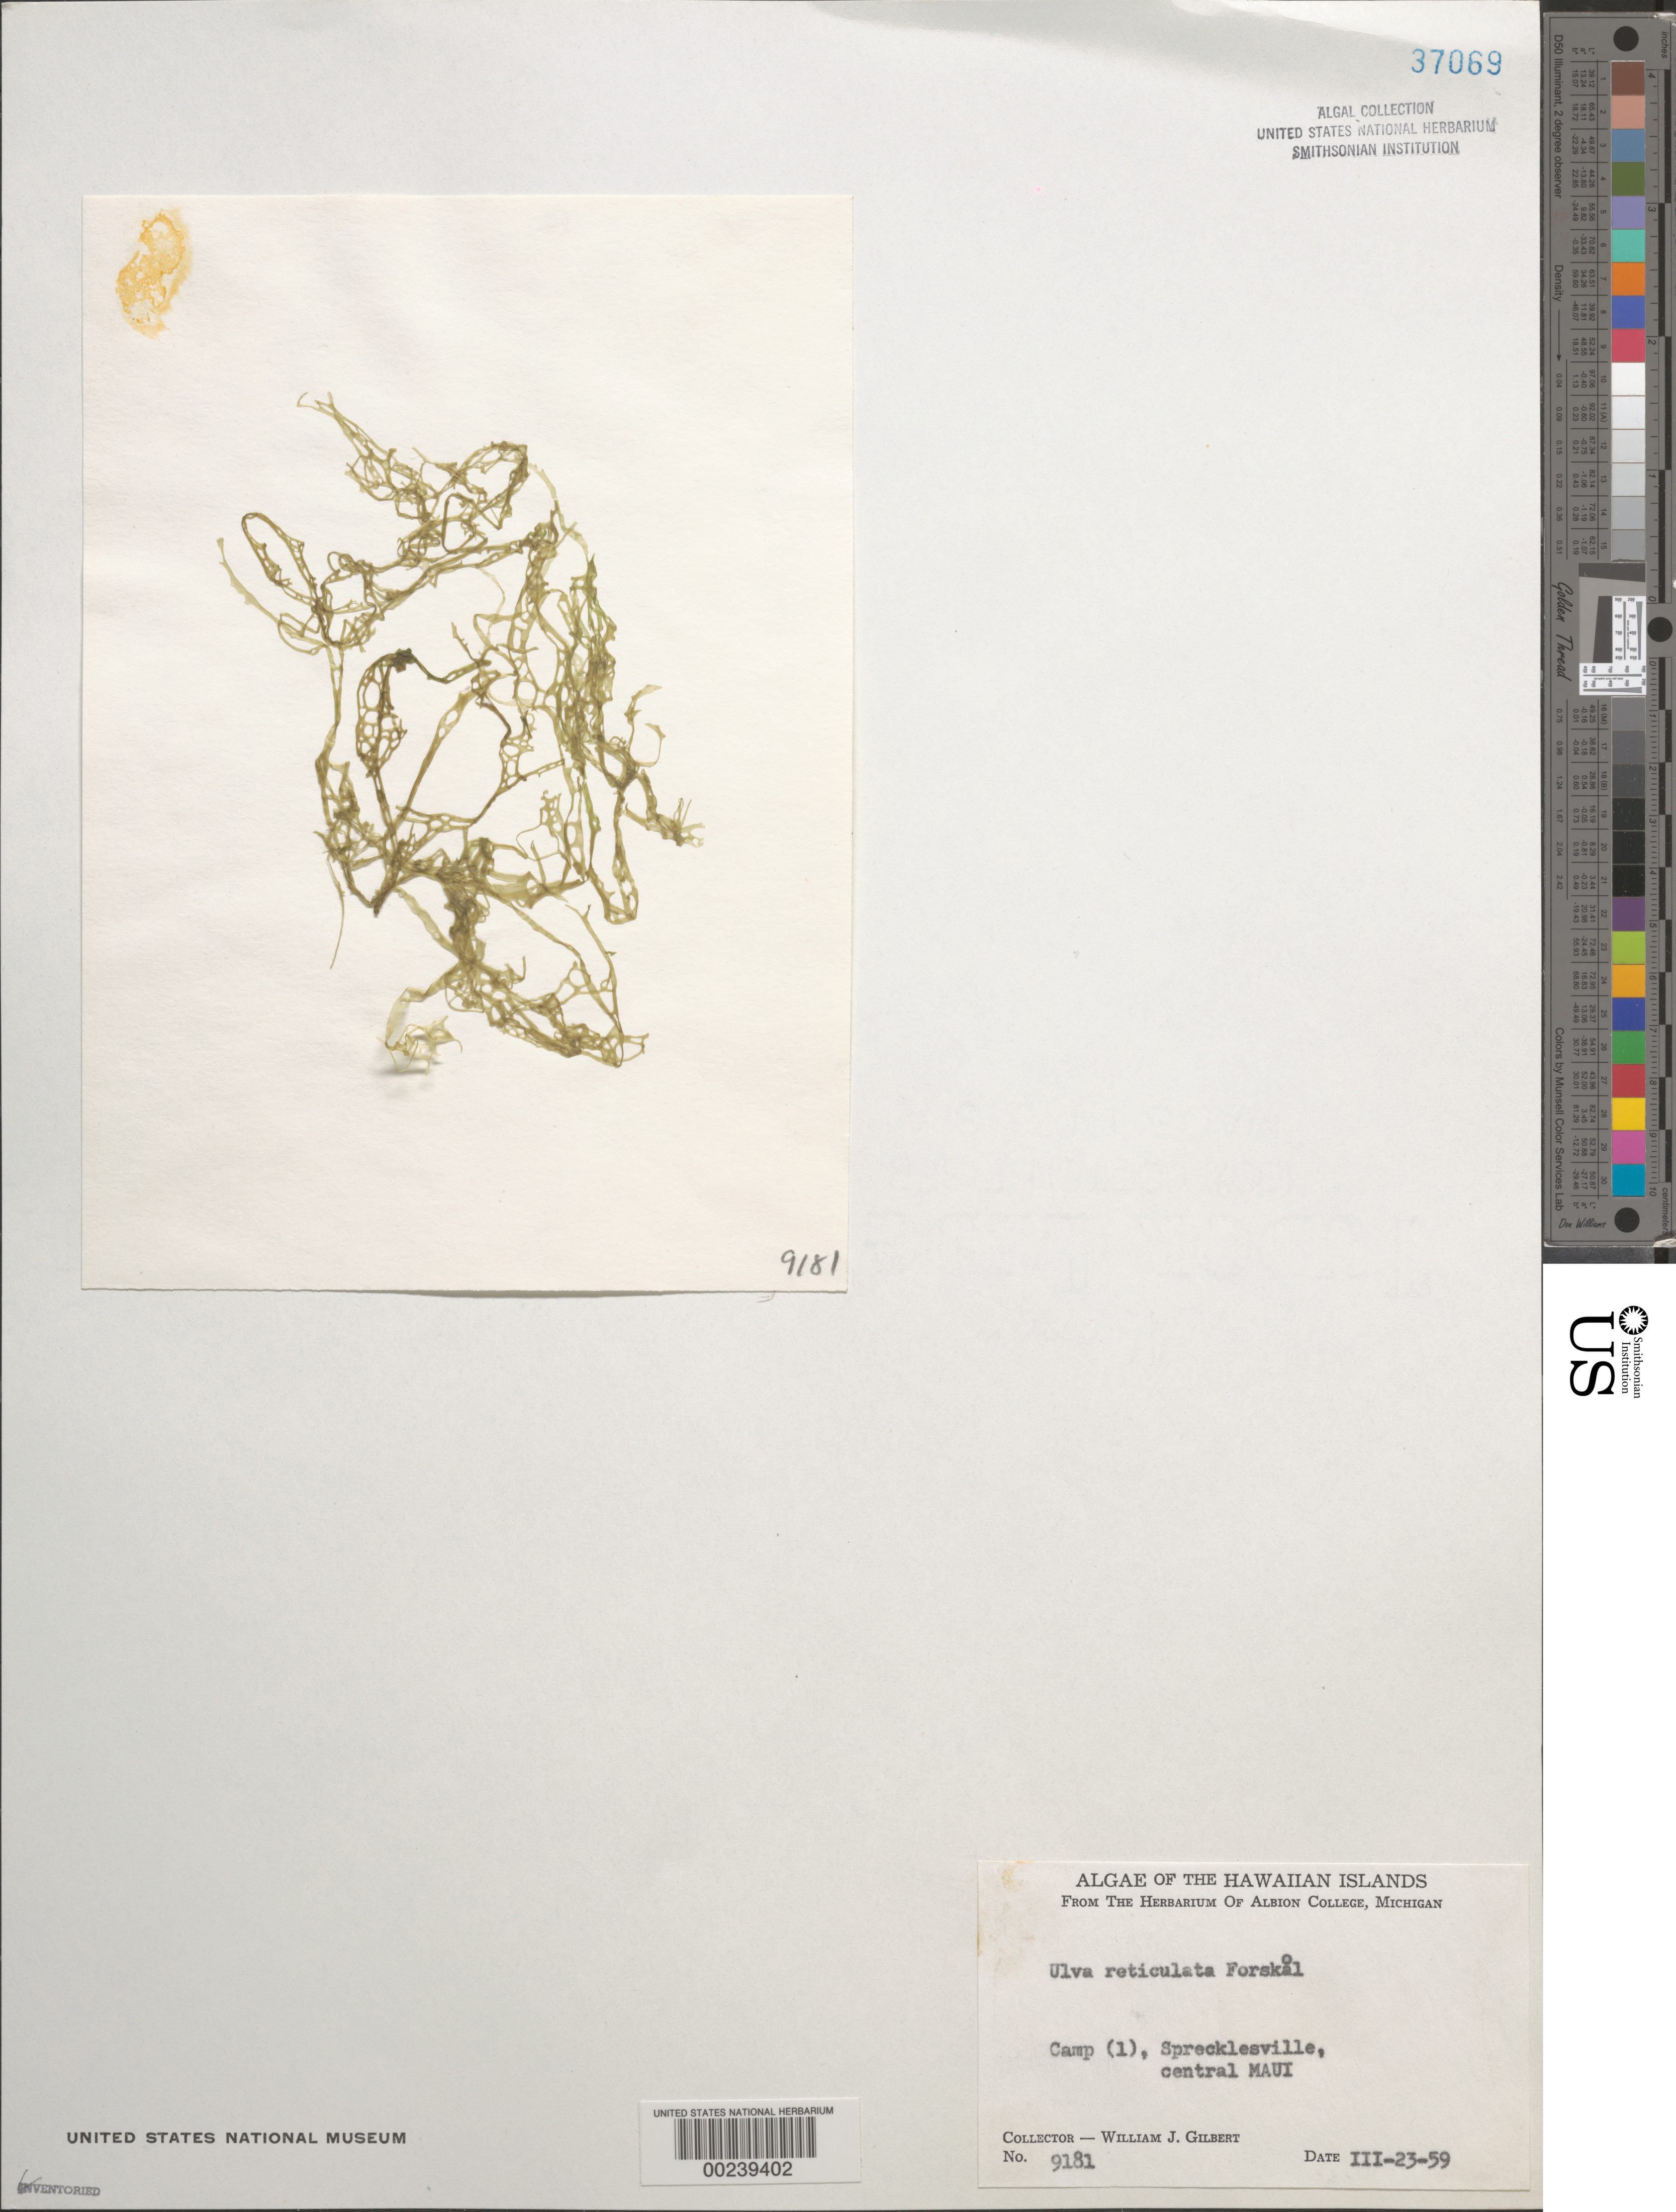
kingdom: Plantae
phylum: Chlorophyta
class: Ulvophyceae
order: Ulvales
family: Ulvaceae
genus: Ulva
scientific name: Ulva reticulata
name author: Forssk.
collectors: W. J. Gilbert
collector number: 9181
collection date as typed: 23 Mar 1959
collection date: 1959-03-23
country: United States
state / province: Hawaii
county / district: Maui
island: Maui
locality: Spreckelsville (Sprecklesville)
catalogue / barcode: US 37069